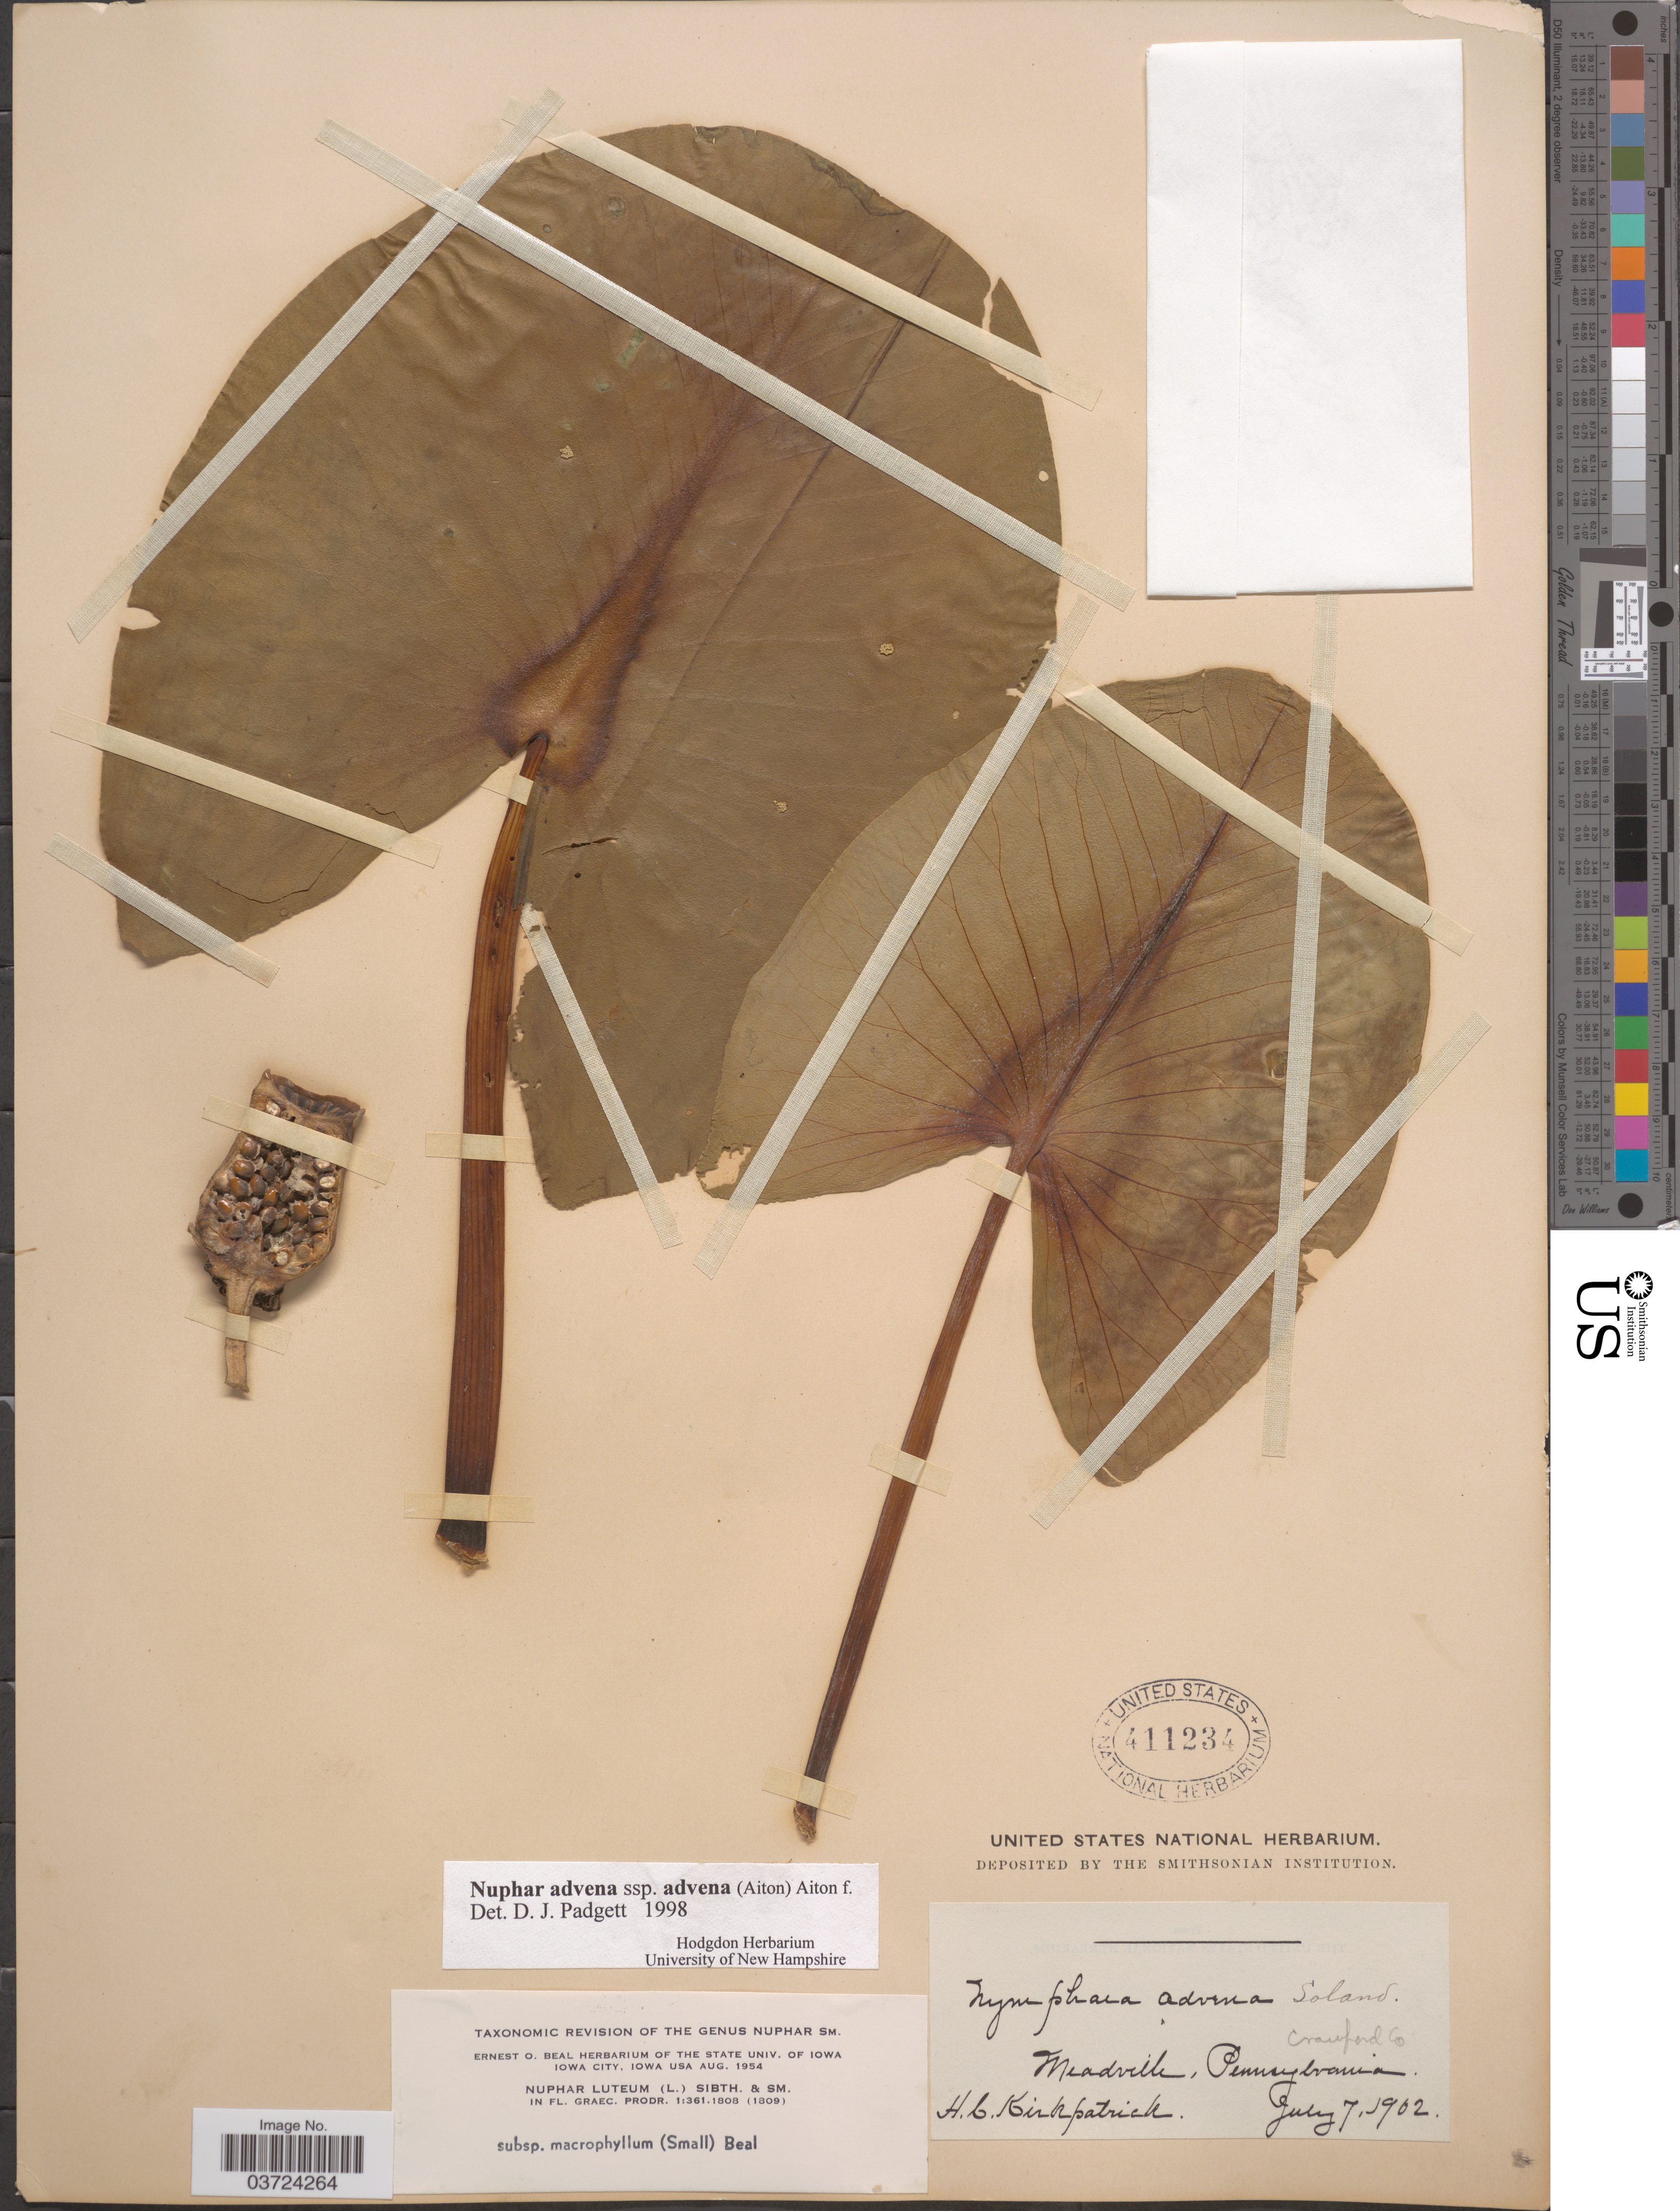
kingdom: Plantae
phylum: Tracheophyta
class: Magnoliopsida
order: Nymphaeales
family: Nymphaeaceae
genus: Nuphar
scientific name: Nuphar advena subsp. advena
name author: (Aiton) W.T. Aiton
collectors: H. Kirkpatrick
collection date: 1902-07-07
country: United States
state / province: Pennsylvania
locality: Crawford Co. Meadville.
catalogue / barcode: US 411234